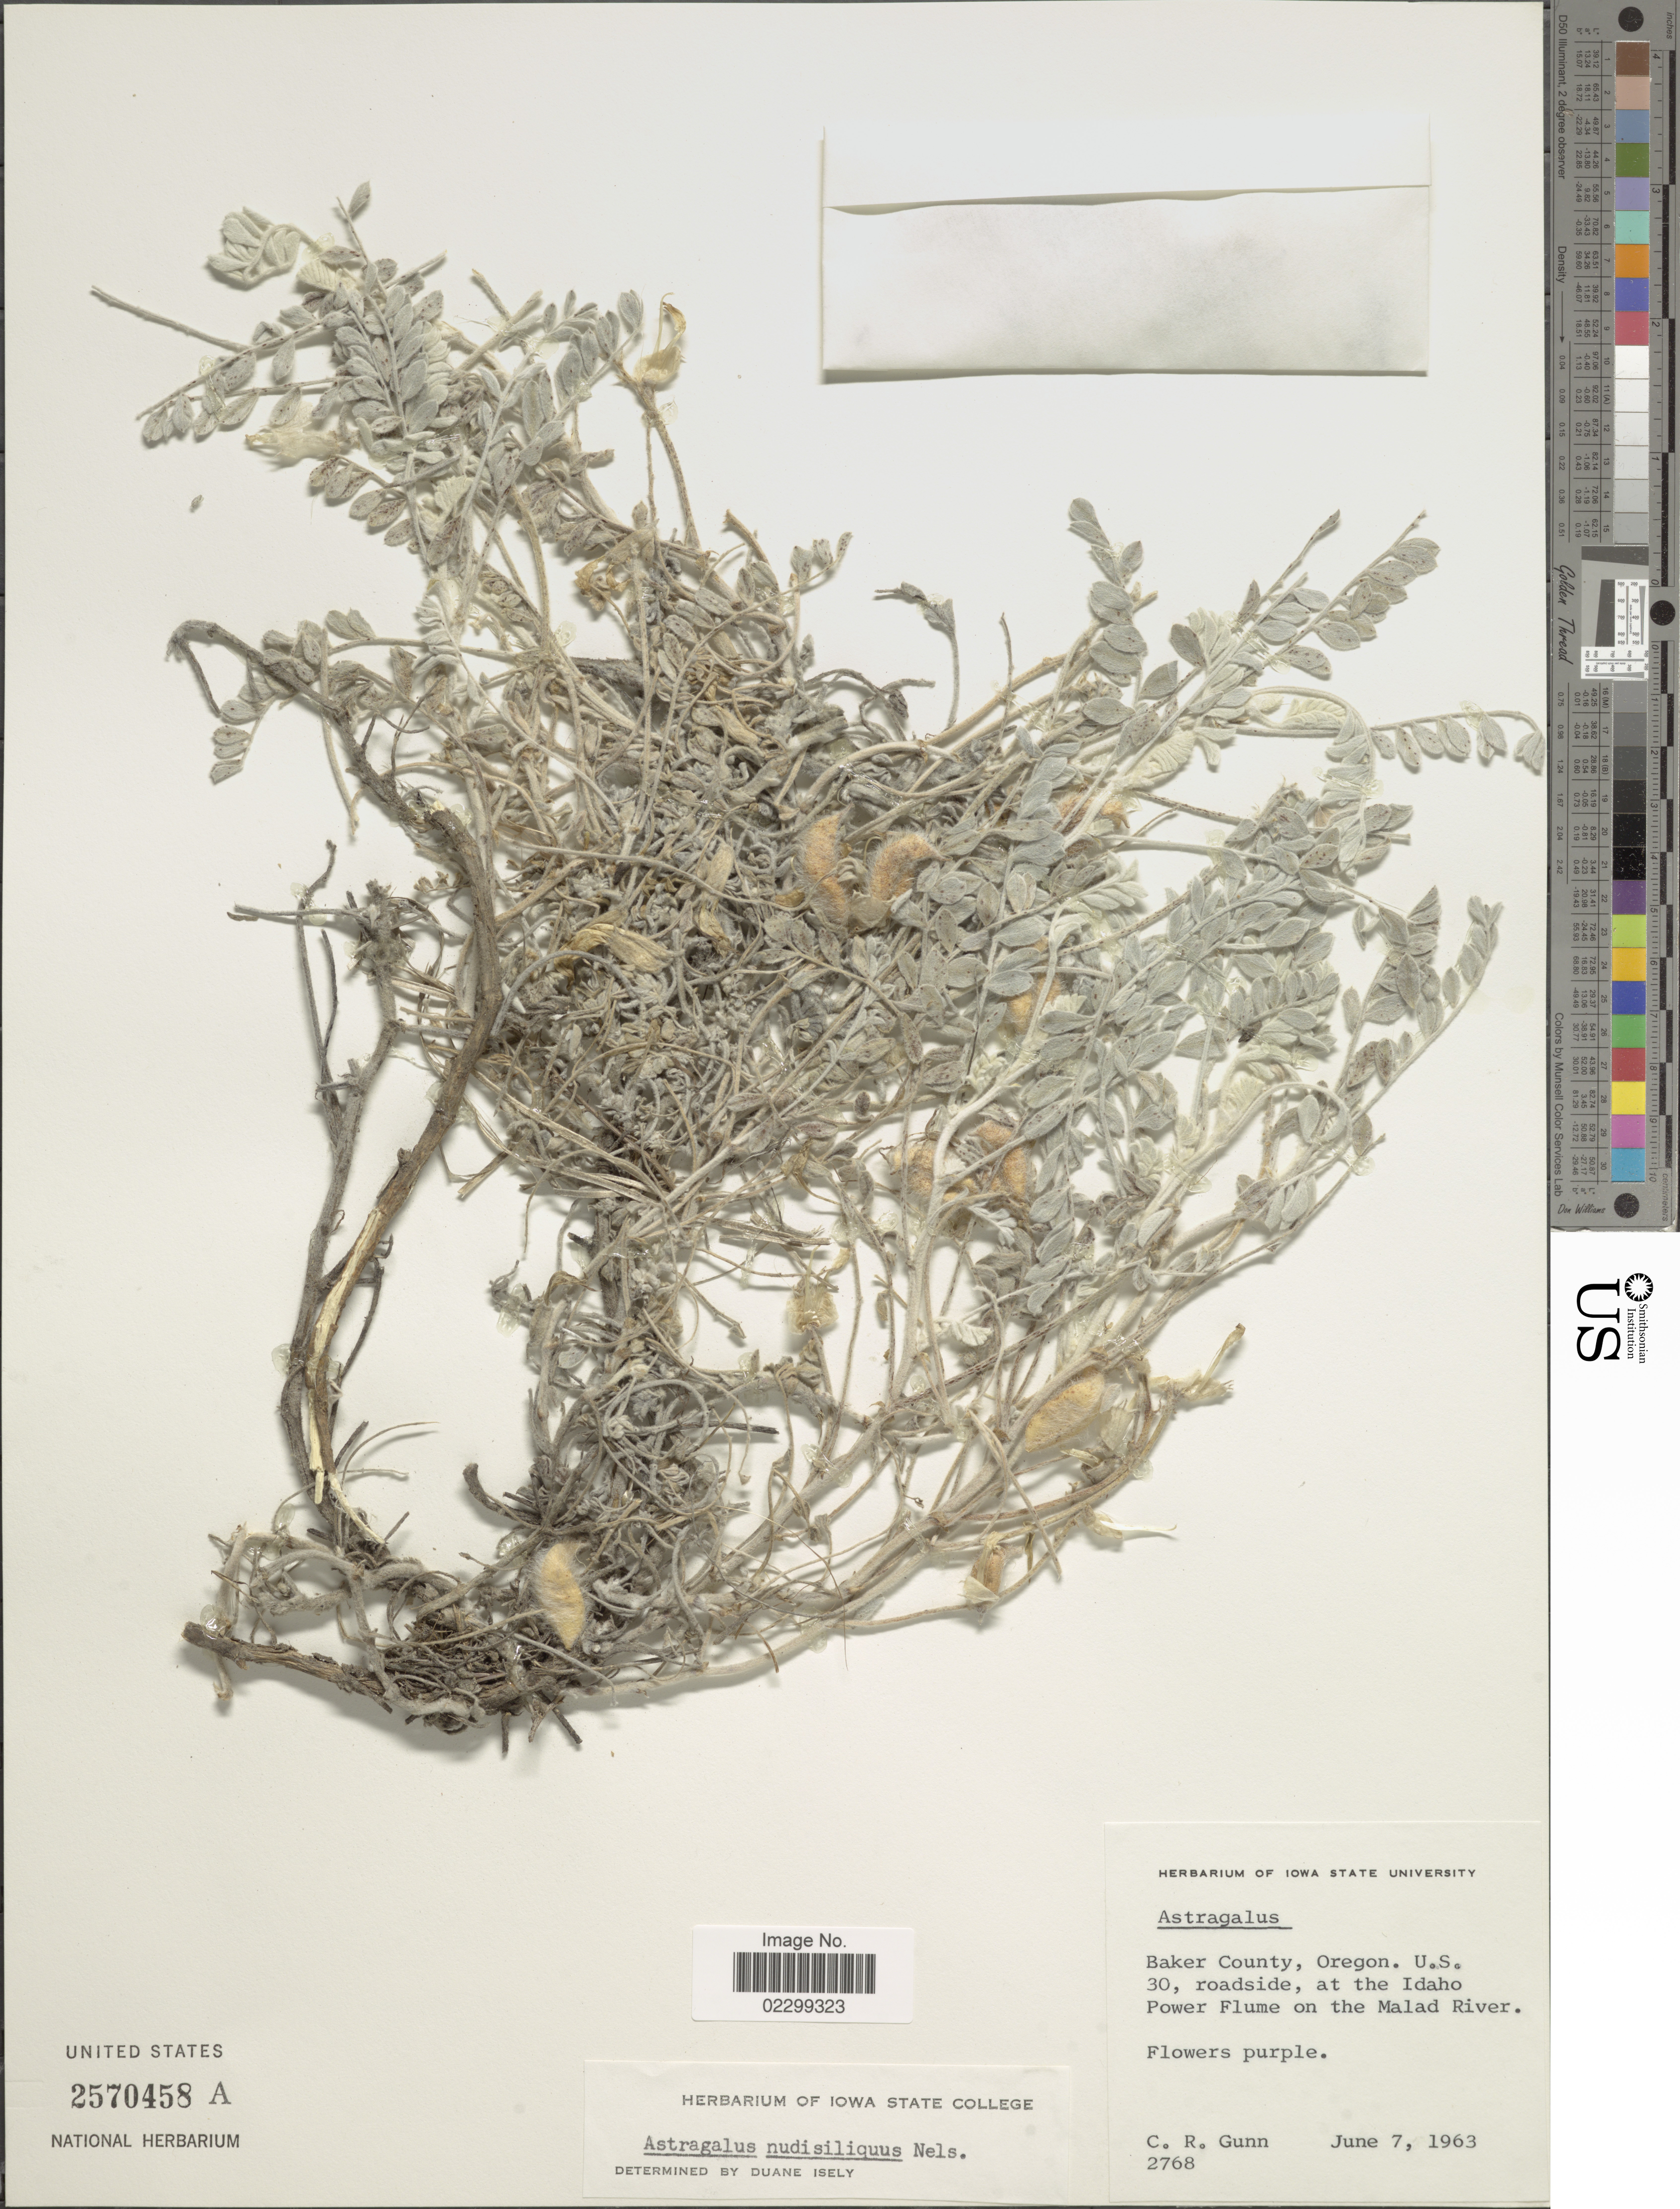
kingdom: Plantae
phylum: Tracheophyta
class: Magnoliopsida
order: Fabales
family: Fabaceae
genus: Astragalus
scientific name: Astragalus nudisiliquus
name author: A. Nelson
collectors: C. R. Gunn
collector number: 2768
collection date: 1963-06-07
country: United States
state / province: Oregon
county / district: Baker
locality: Baker County, Oregon U.S. 30, roadside, at the Idaho Power Flume on the Malad River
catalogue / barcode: US 2570458A